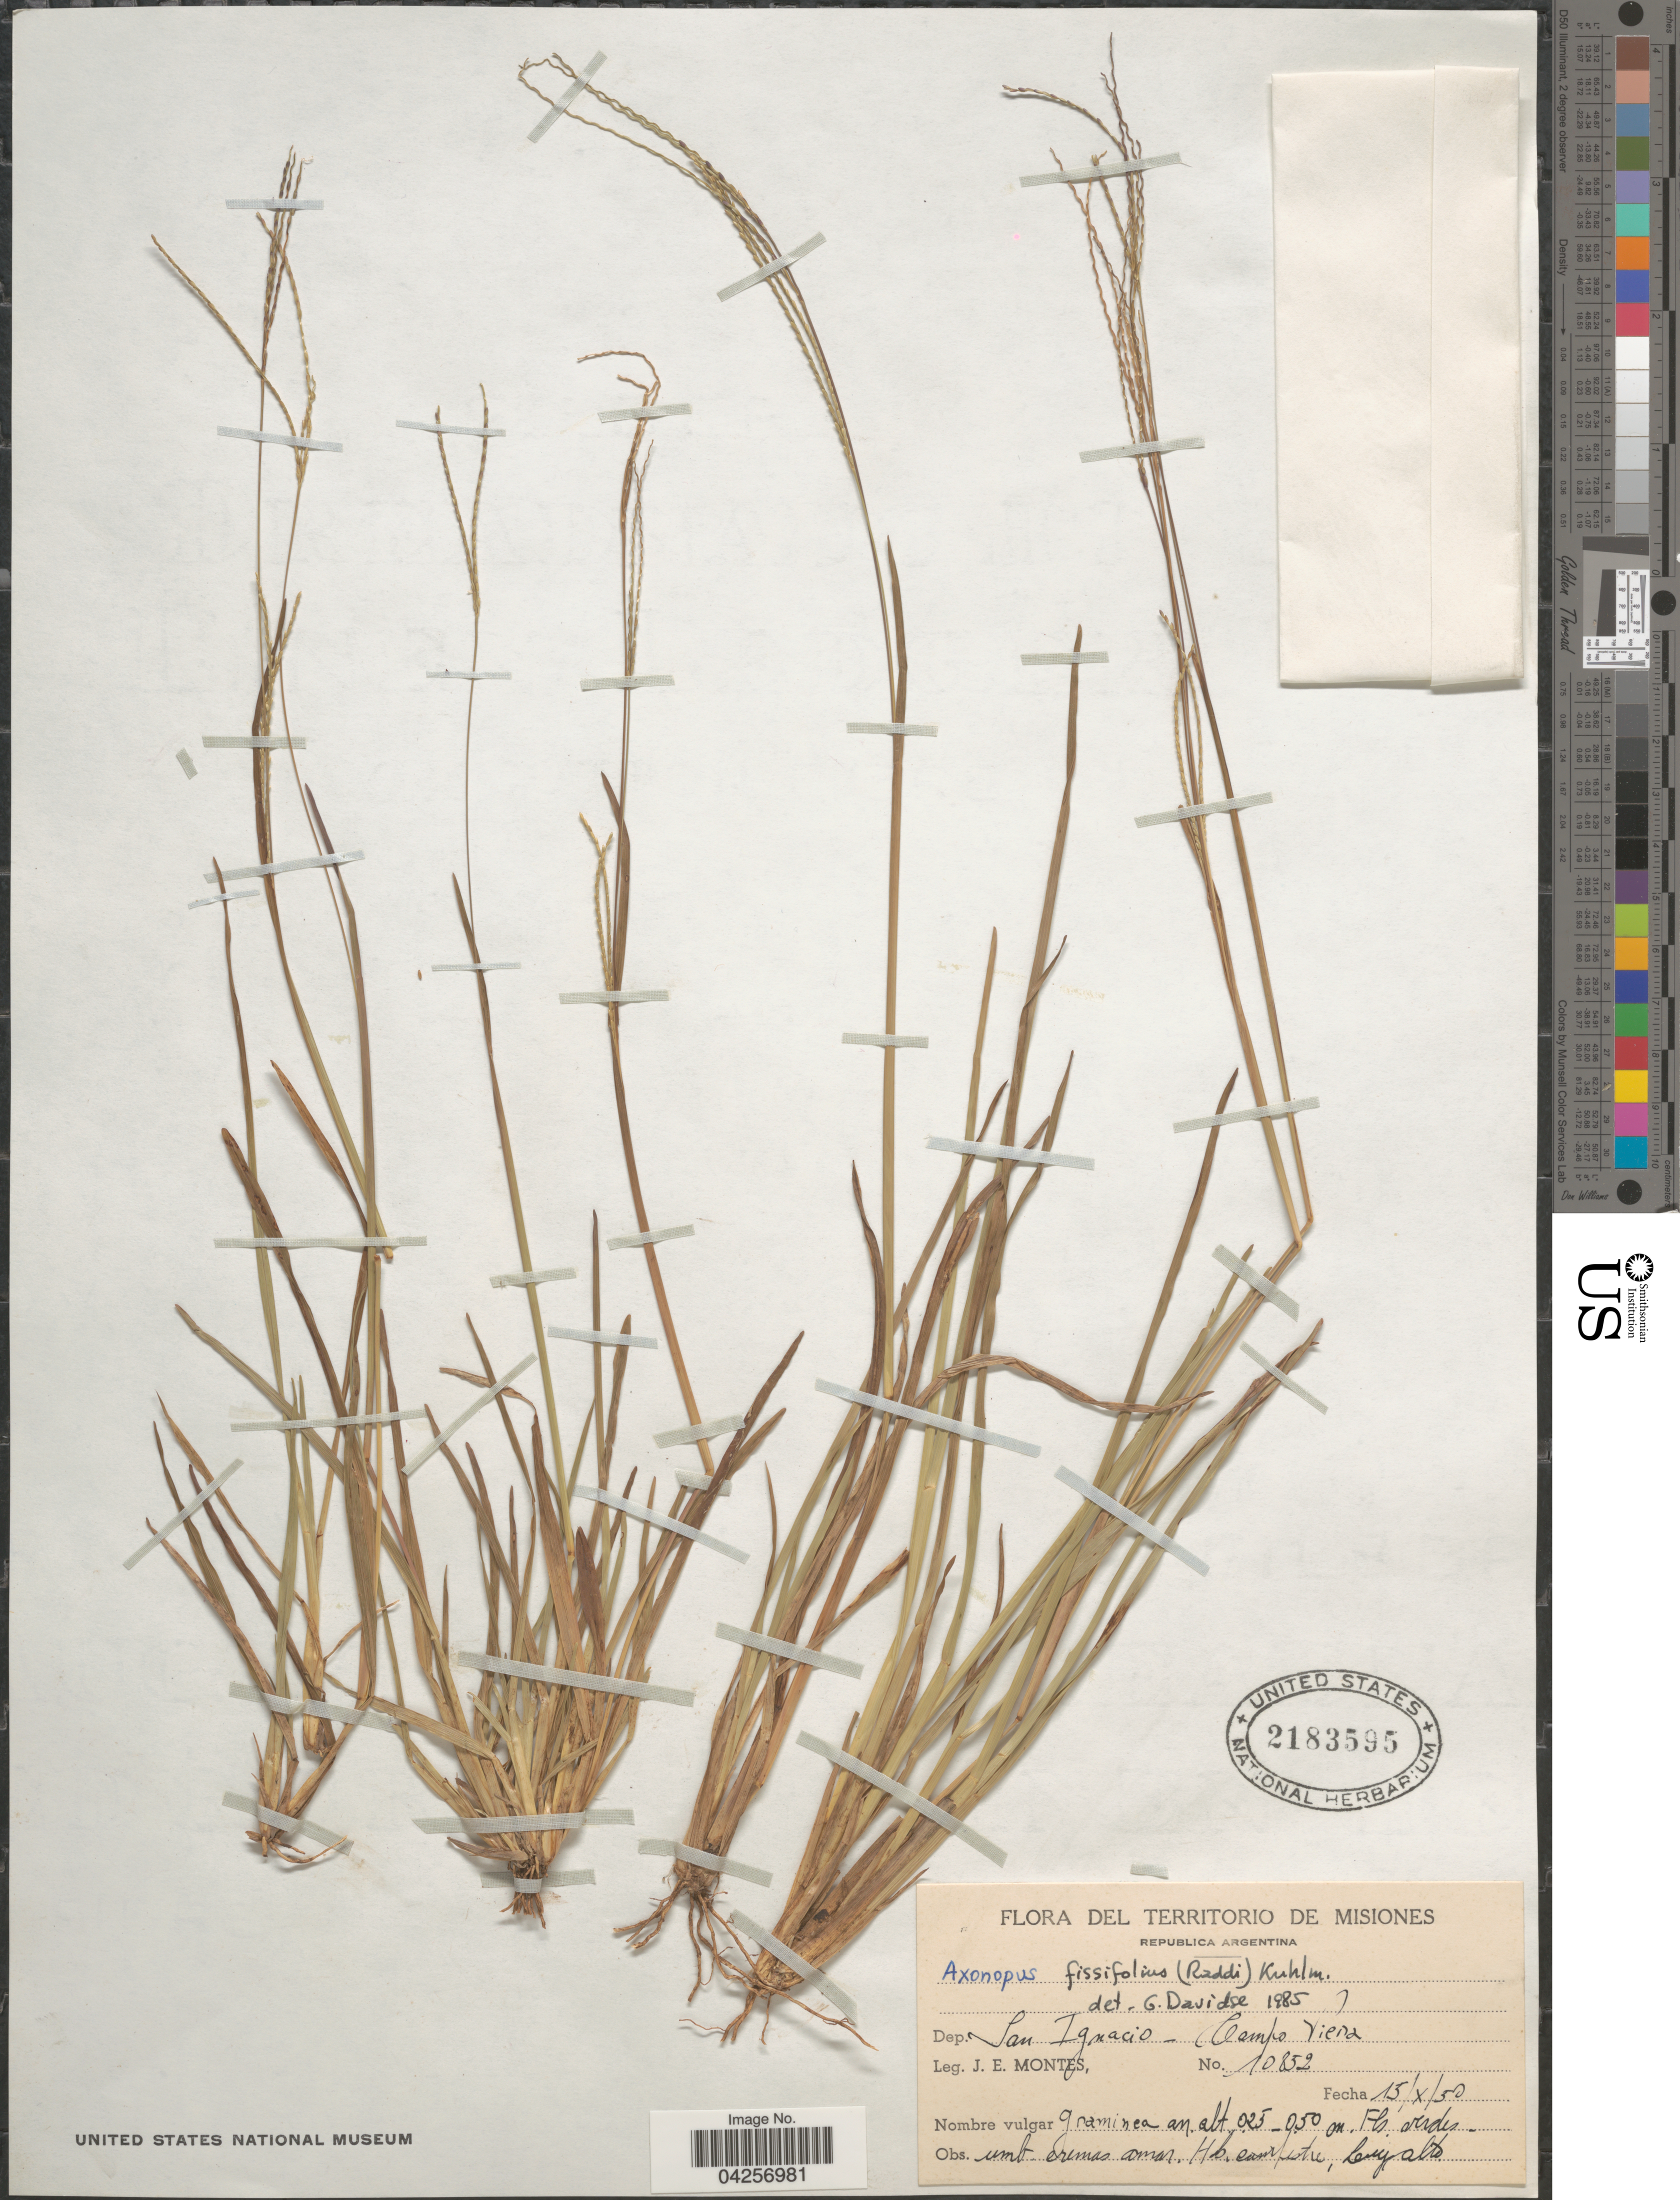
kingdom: Plantae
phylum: Tracheophyta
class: Liliopsida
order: Poales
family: Poaceae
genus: Axonopus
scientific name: Axonopus fissifolius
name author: (Raddi) Kuhlm.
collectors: J. E. Montes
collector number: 10852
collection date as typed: Transcribed d/m/y: 15/10/50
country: Argentina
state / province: Misiones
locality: Dep. San Ignacio. Campo Viera.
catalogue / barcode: US 2183595